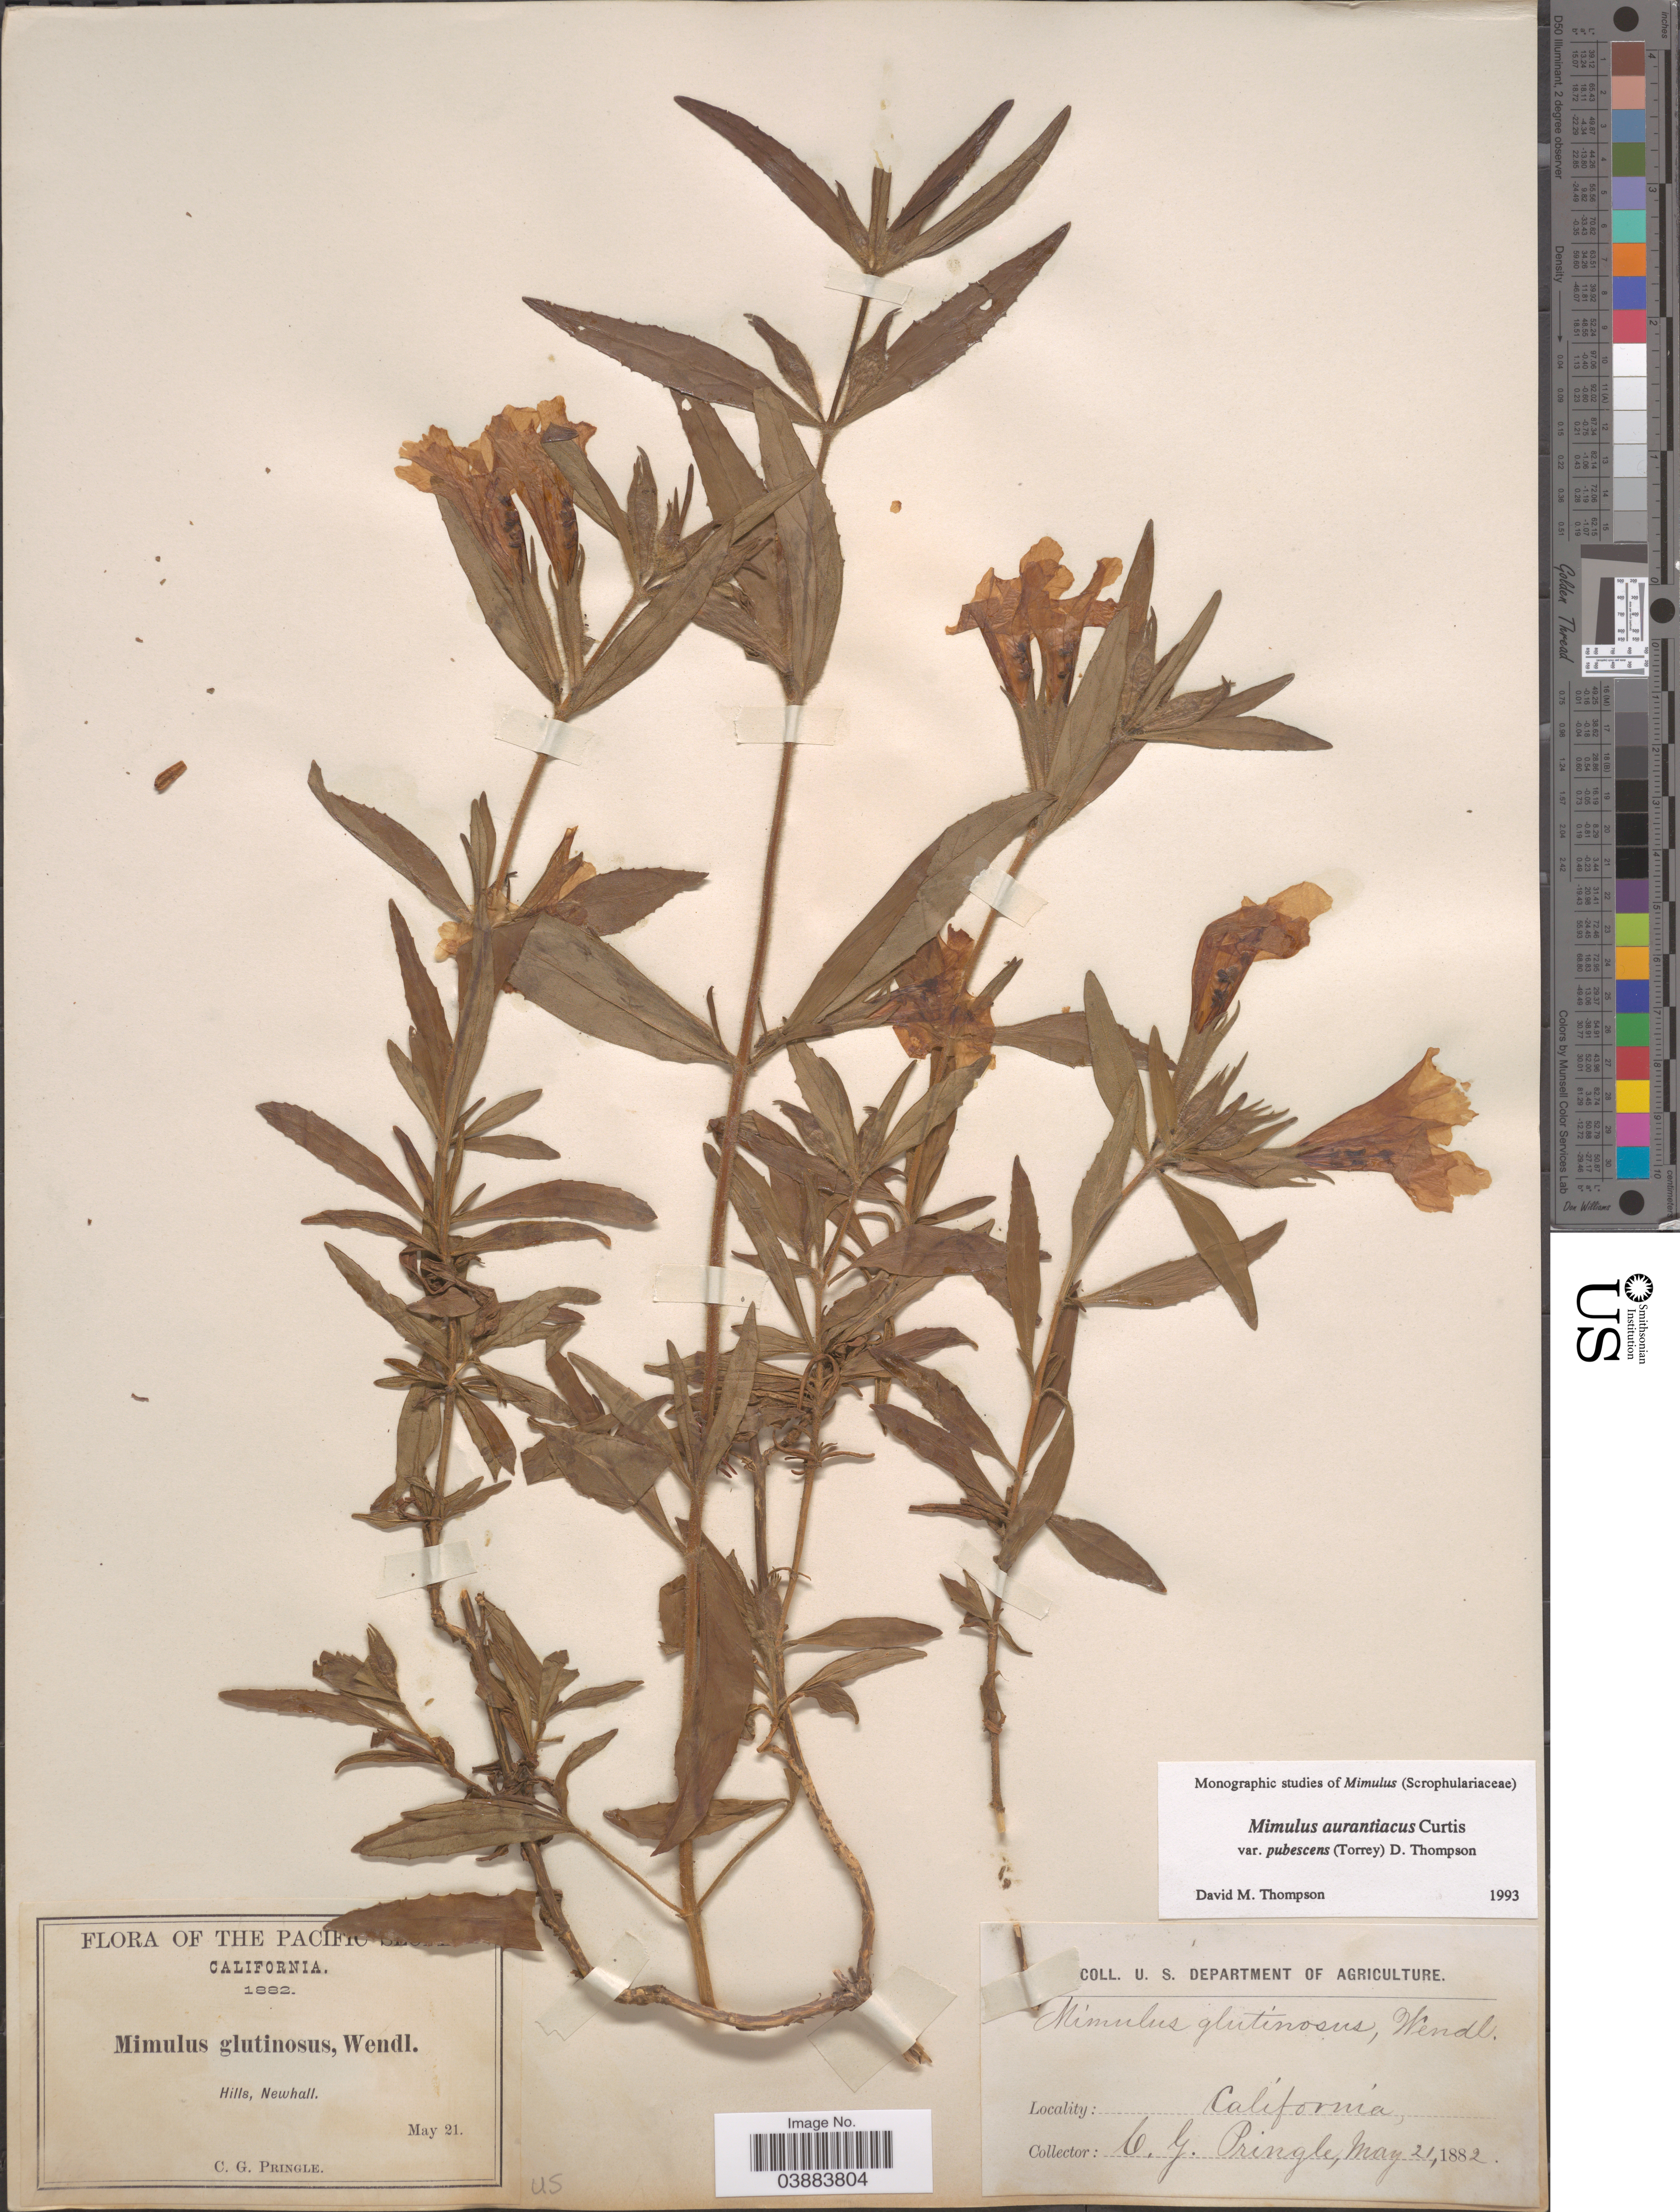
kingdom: Plantae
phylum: Tracheophyta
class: Magnoliopsida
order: Lamiales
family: Phrymaceae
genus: Diplacus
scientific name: Diplacus aurantiacus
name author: (Curtis) Jeps.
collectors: C. G. Pringle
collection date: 1882-05-21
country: United States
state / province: California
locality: Pacific slope. Hills, Newhall.